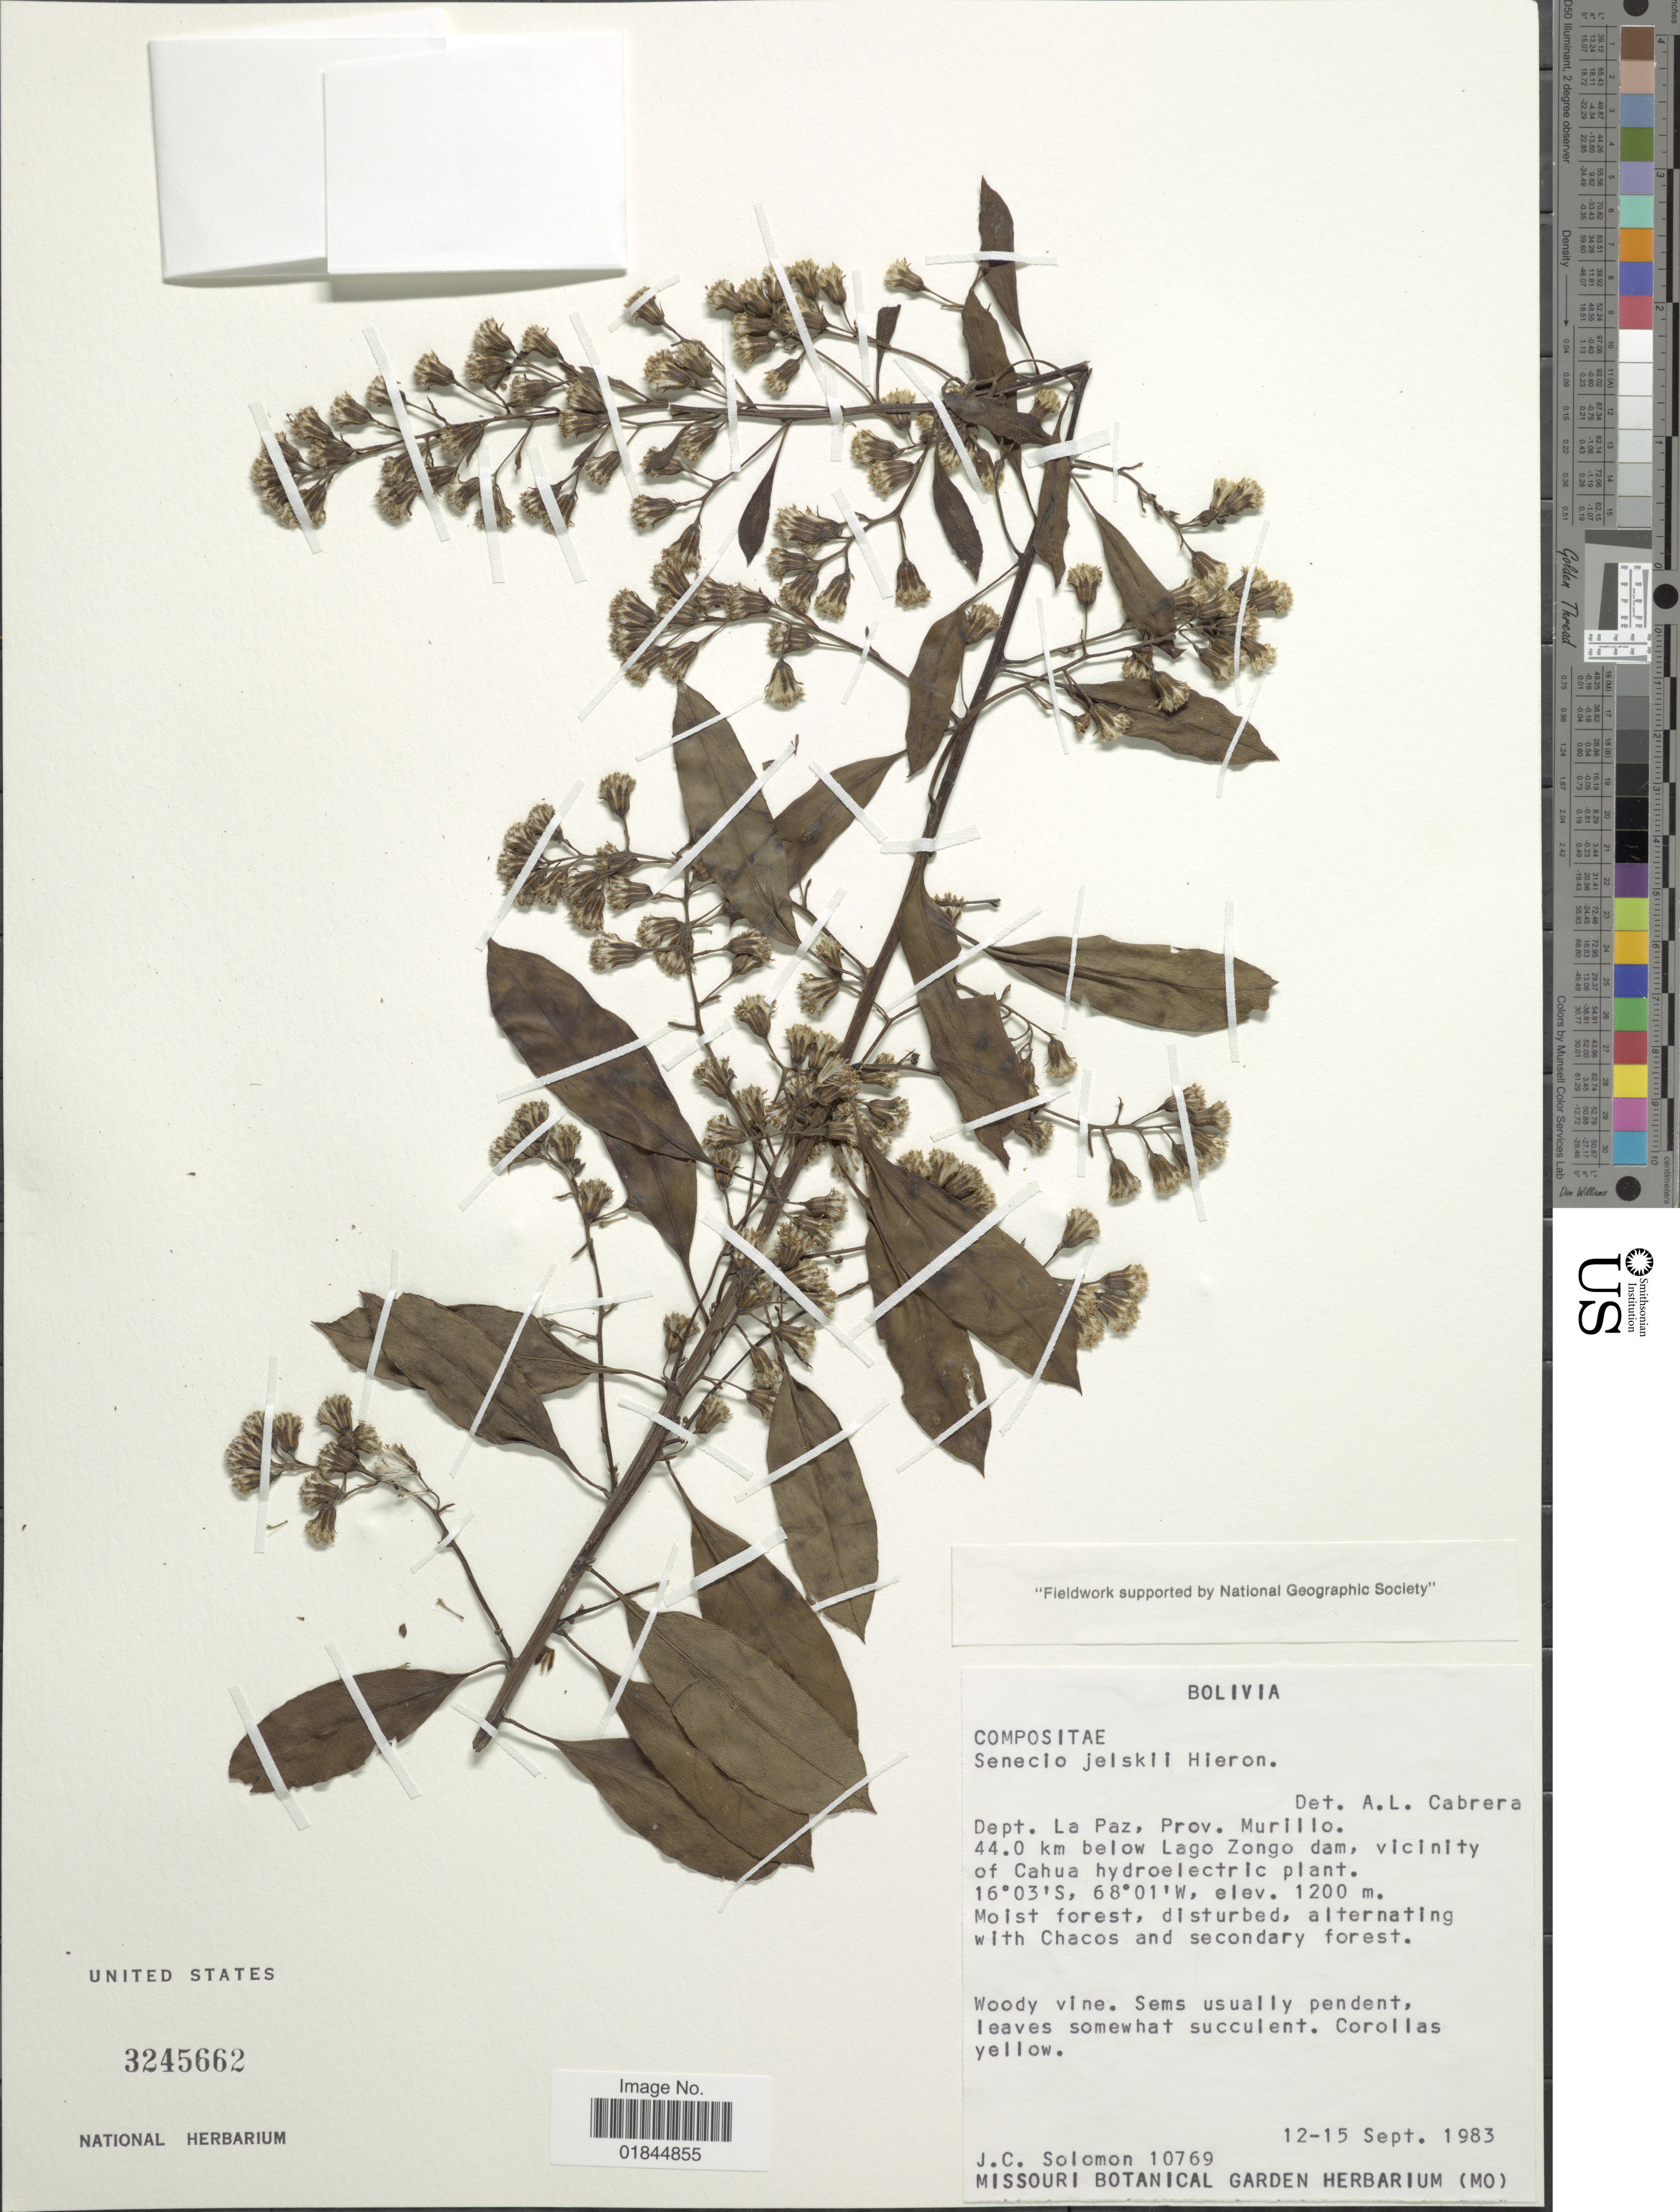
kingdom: Plantae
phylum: Tracheophyta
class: Magnoliopsida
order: Asterales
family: Asteraceae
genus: Pentacalia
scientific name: Pentacalia jelskii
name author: (Hieron.) Cuatrec.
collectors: J. C. Solomon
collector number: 10769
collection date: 1983-09-12/1983-09-15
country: Bolivia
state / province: La Paz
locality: Dept. La Paz, Prov. Murillo. 44.0 km below Lago Zongo dam, vicinity of Cahua hydroelectric plant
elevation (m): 1200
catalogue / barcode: US 3245662